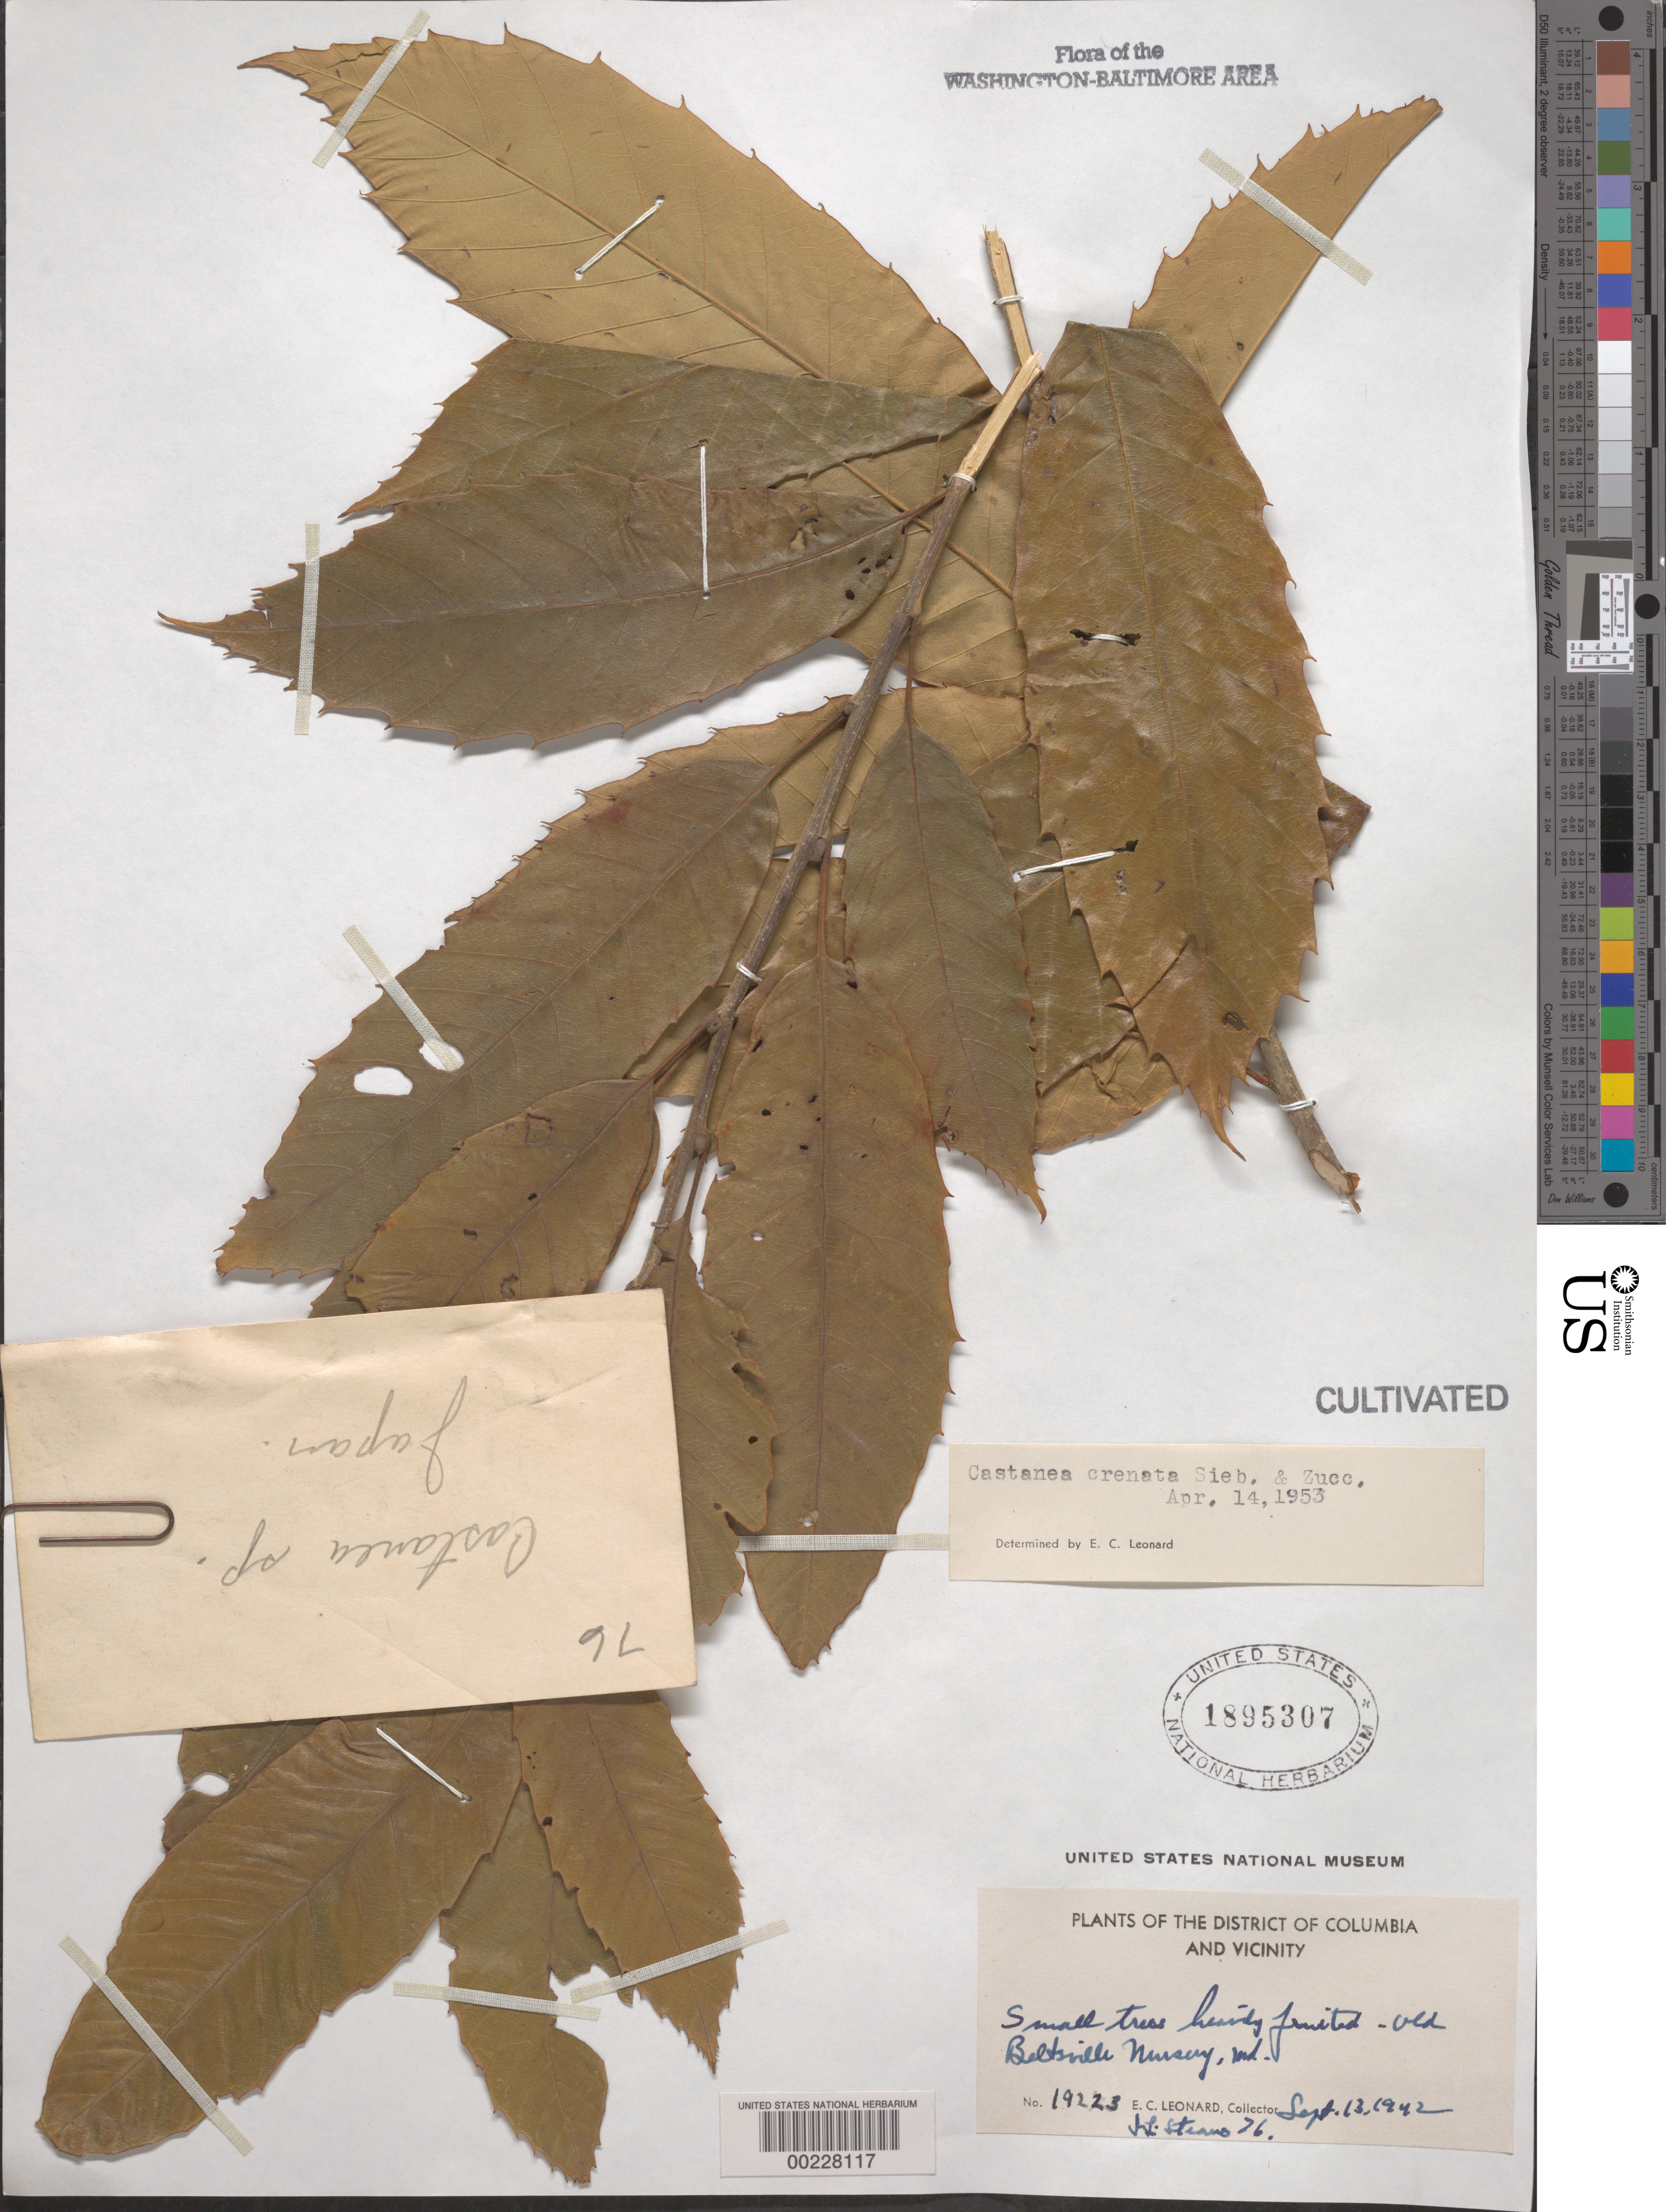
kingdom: Plantae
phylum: Tracheophyta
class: Magnoliopsida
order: Fagales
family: Fagaceae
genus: Castanea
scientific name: Castanea crenata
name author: Siebold & Zucc.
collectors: E. C. Leonard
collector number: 19223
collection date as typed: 13 Sep 1942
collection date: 1942-09-13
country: United States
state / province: Maryland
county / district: Prince George's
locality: Old Beltsville Nursery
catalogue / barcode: US 1895307